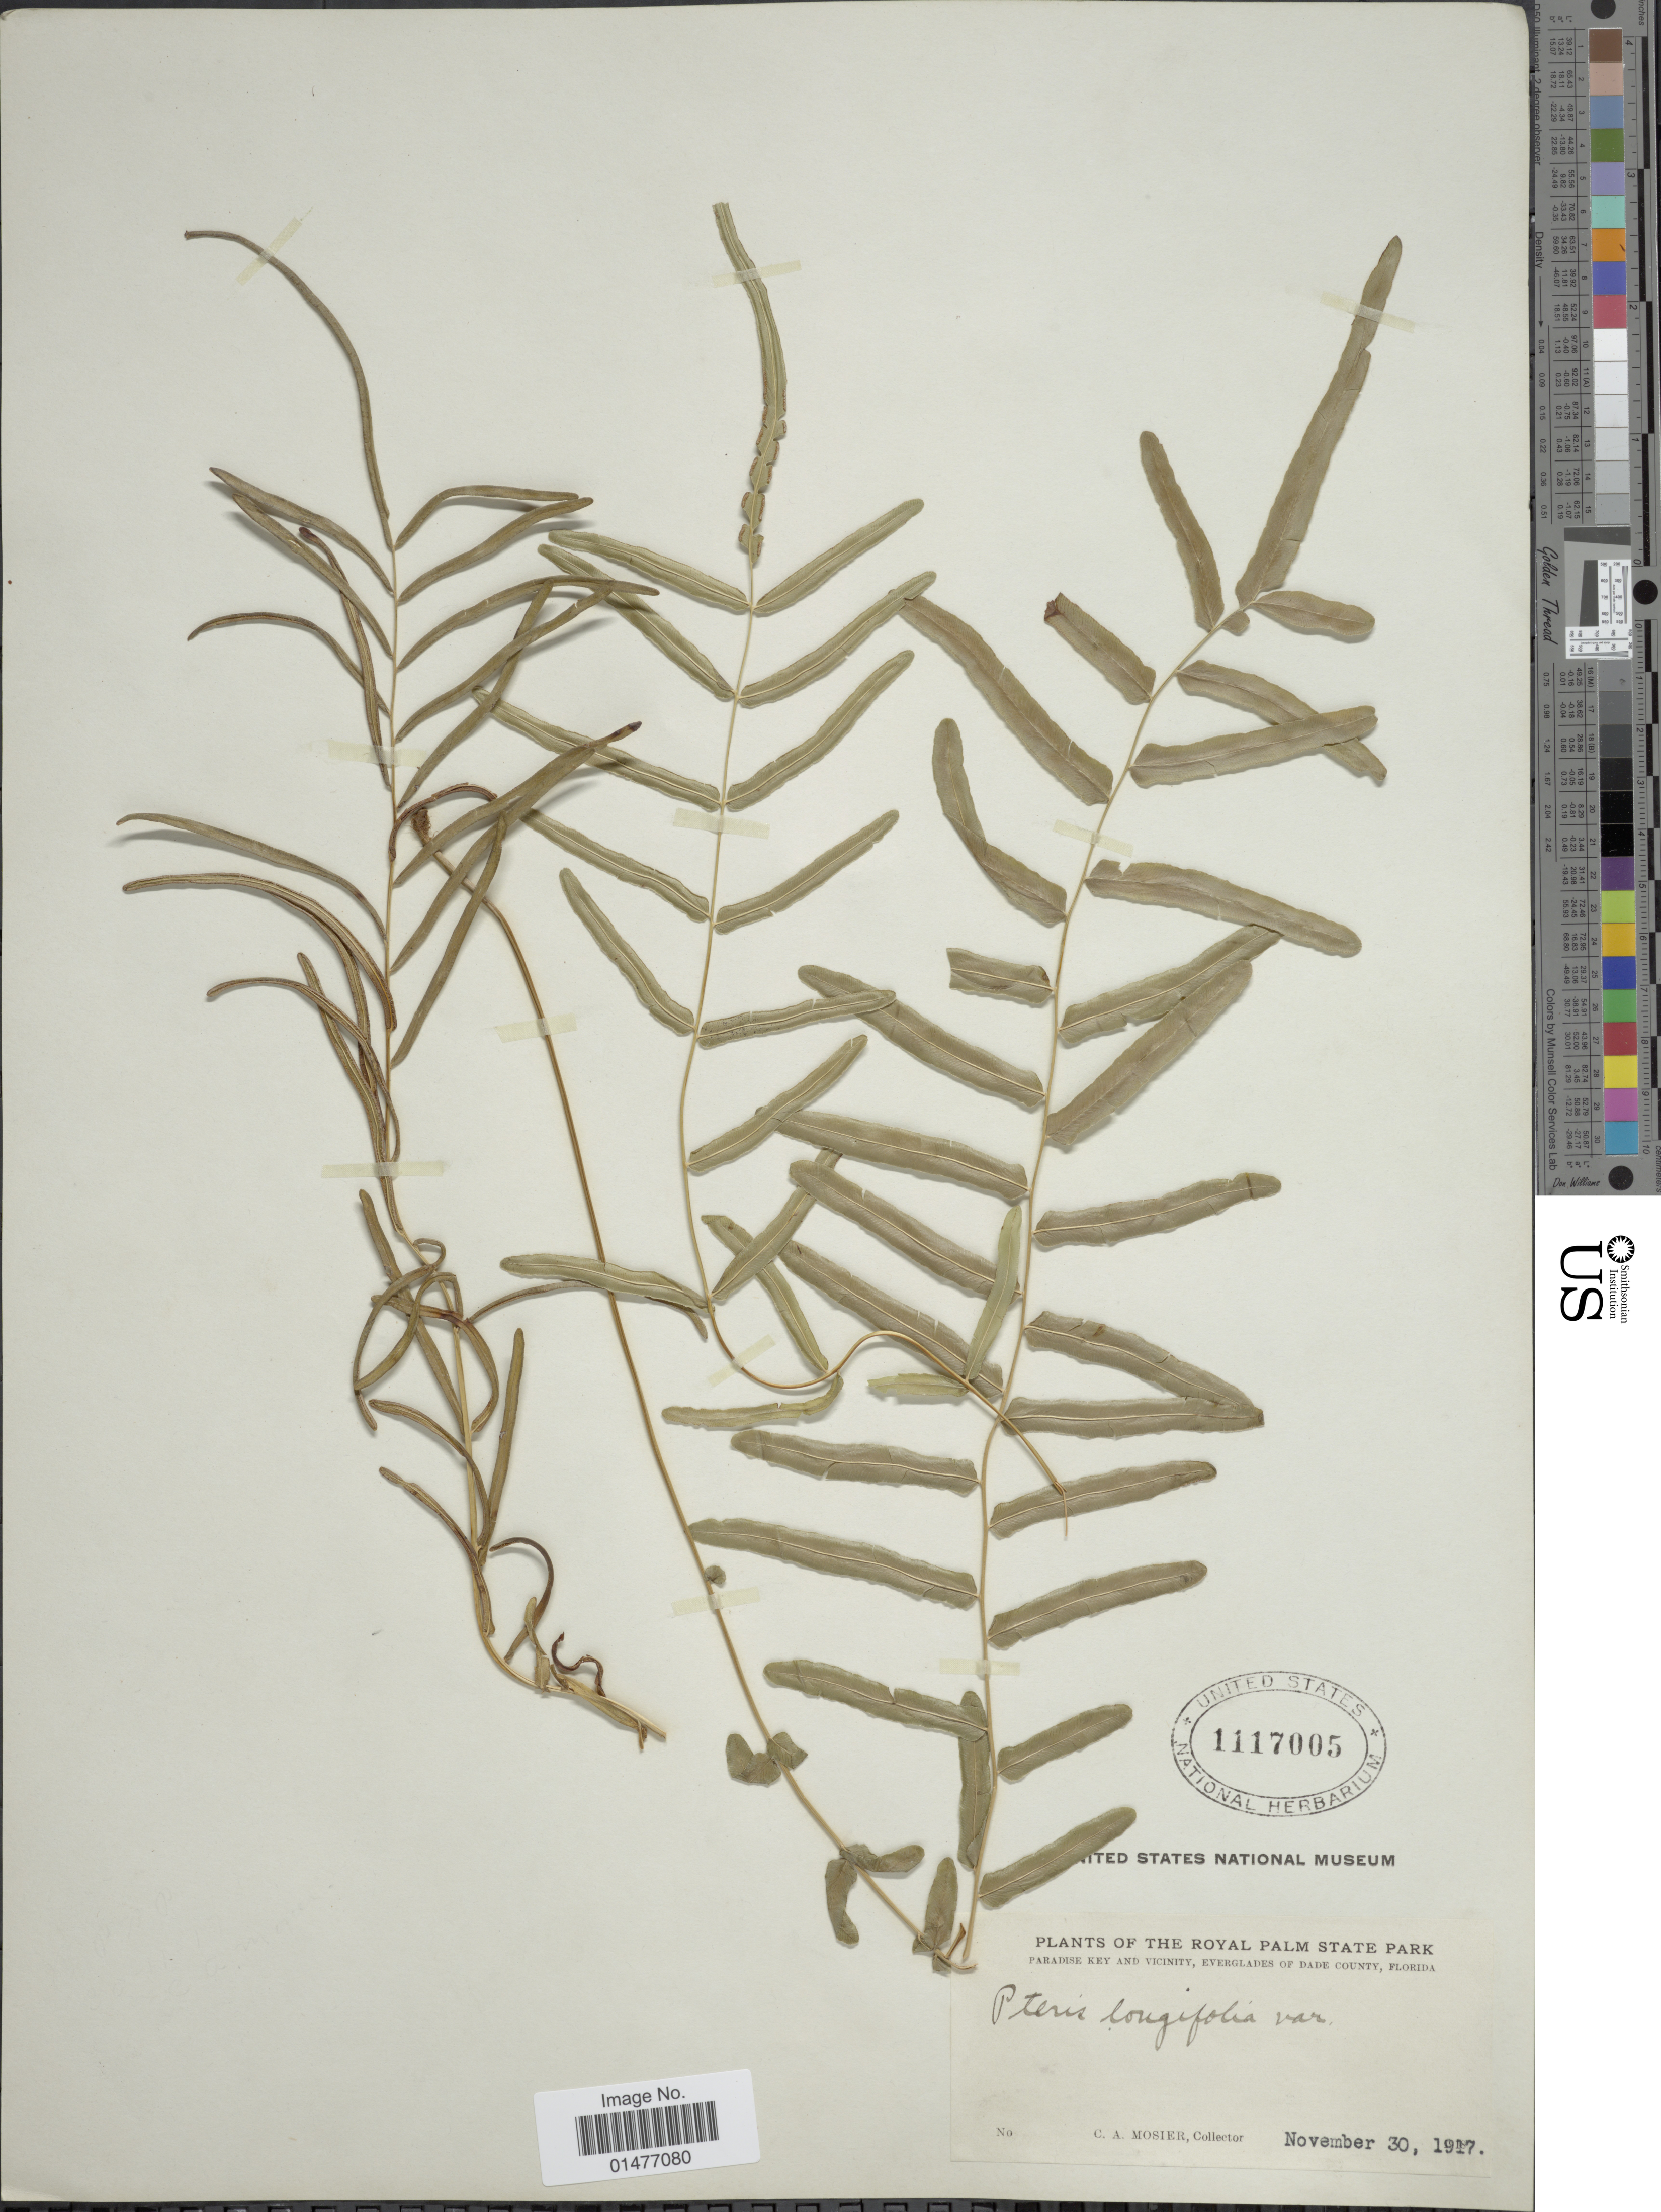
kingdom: Plantae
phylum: Tracheophyta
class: Polypodiopsida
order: Polypodiales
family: Pteridaceae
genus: Pteris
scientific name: Pteris bahamenis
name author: (J. Agardh) Fée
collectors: C. A. Mosier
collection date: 1917-11-30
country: United States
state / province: Florida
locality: The Royal Palm State Park, Paradise Key and vicinity, Everglades of Dade County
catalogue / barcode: US 1117005